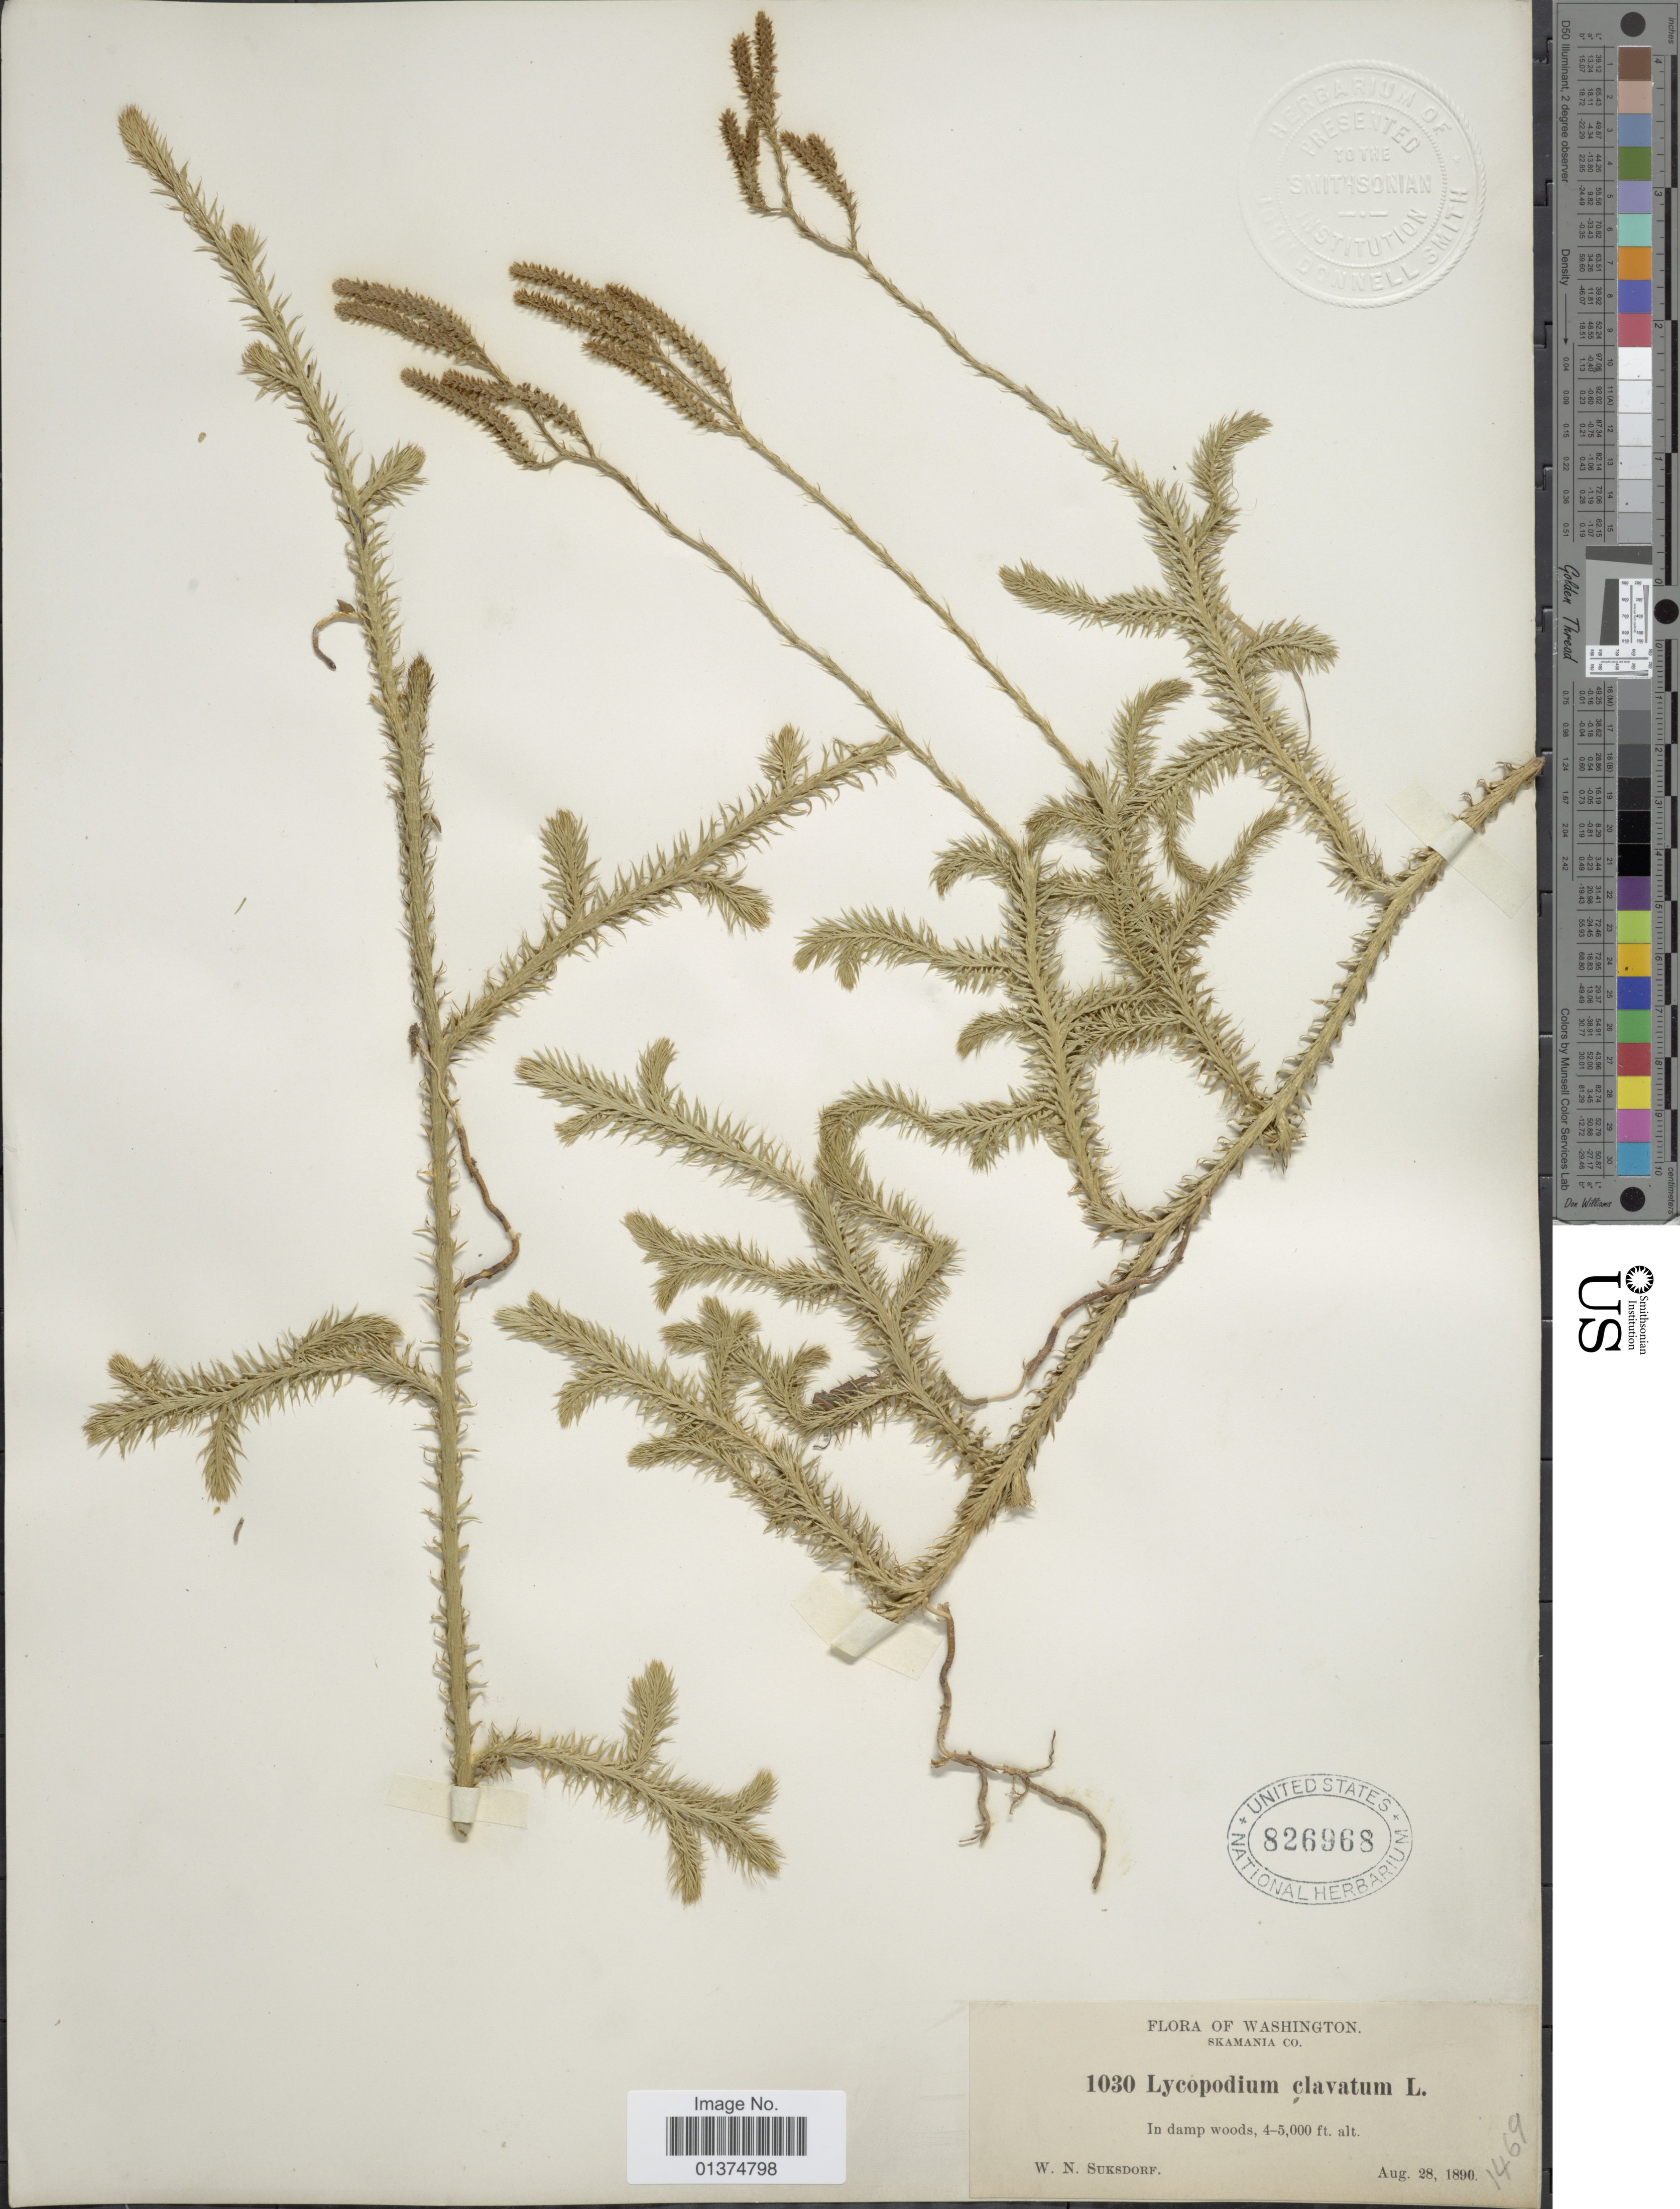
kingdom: Plantae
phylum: Tracheophyta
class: Lycopodiopsida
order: Lycopodiales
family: Lycopodiaceae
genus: Lycopodium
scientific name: Lycopodium clavatum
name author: L.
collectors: W. N. Suksdorf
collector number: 1030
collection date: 1890-08-28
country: United States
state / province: Washington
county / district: Skamania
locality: Skamania Co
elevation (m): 1219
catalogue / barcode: US 826968